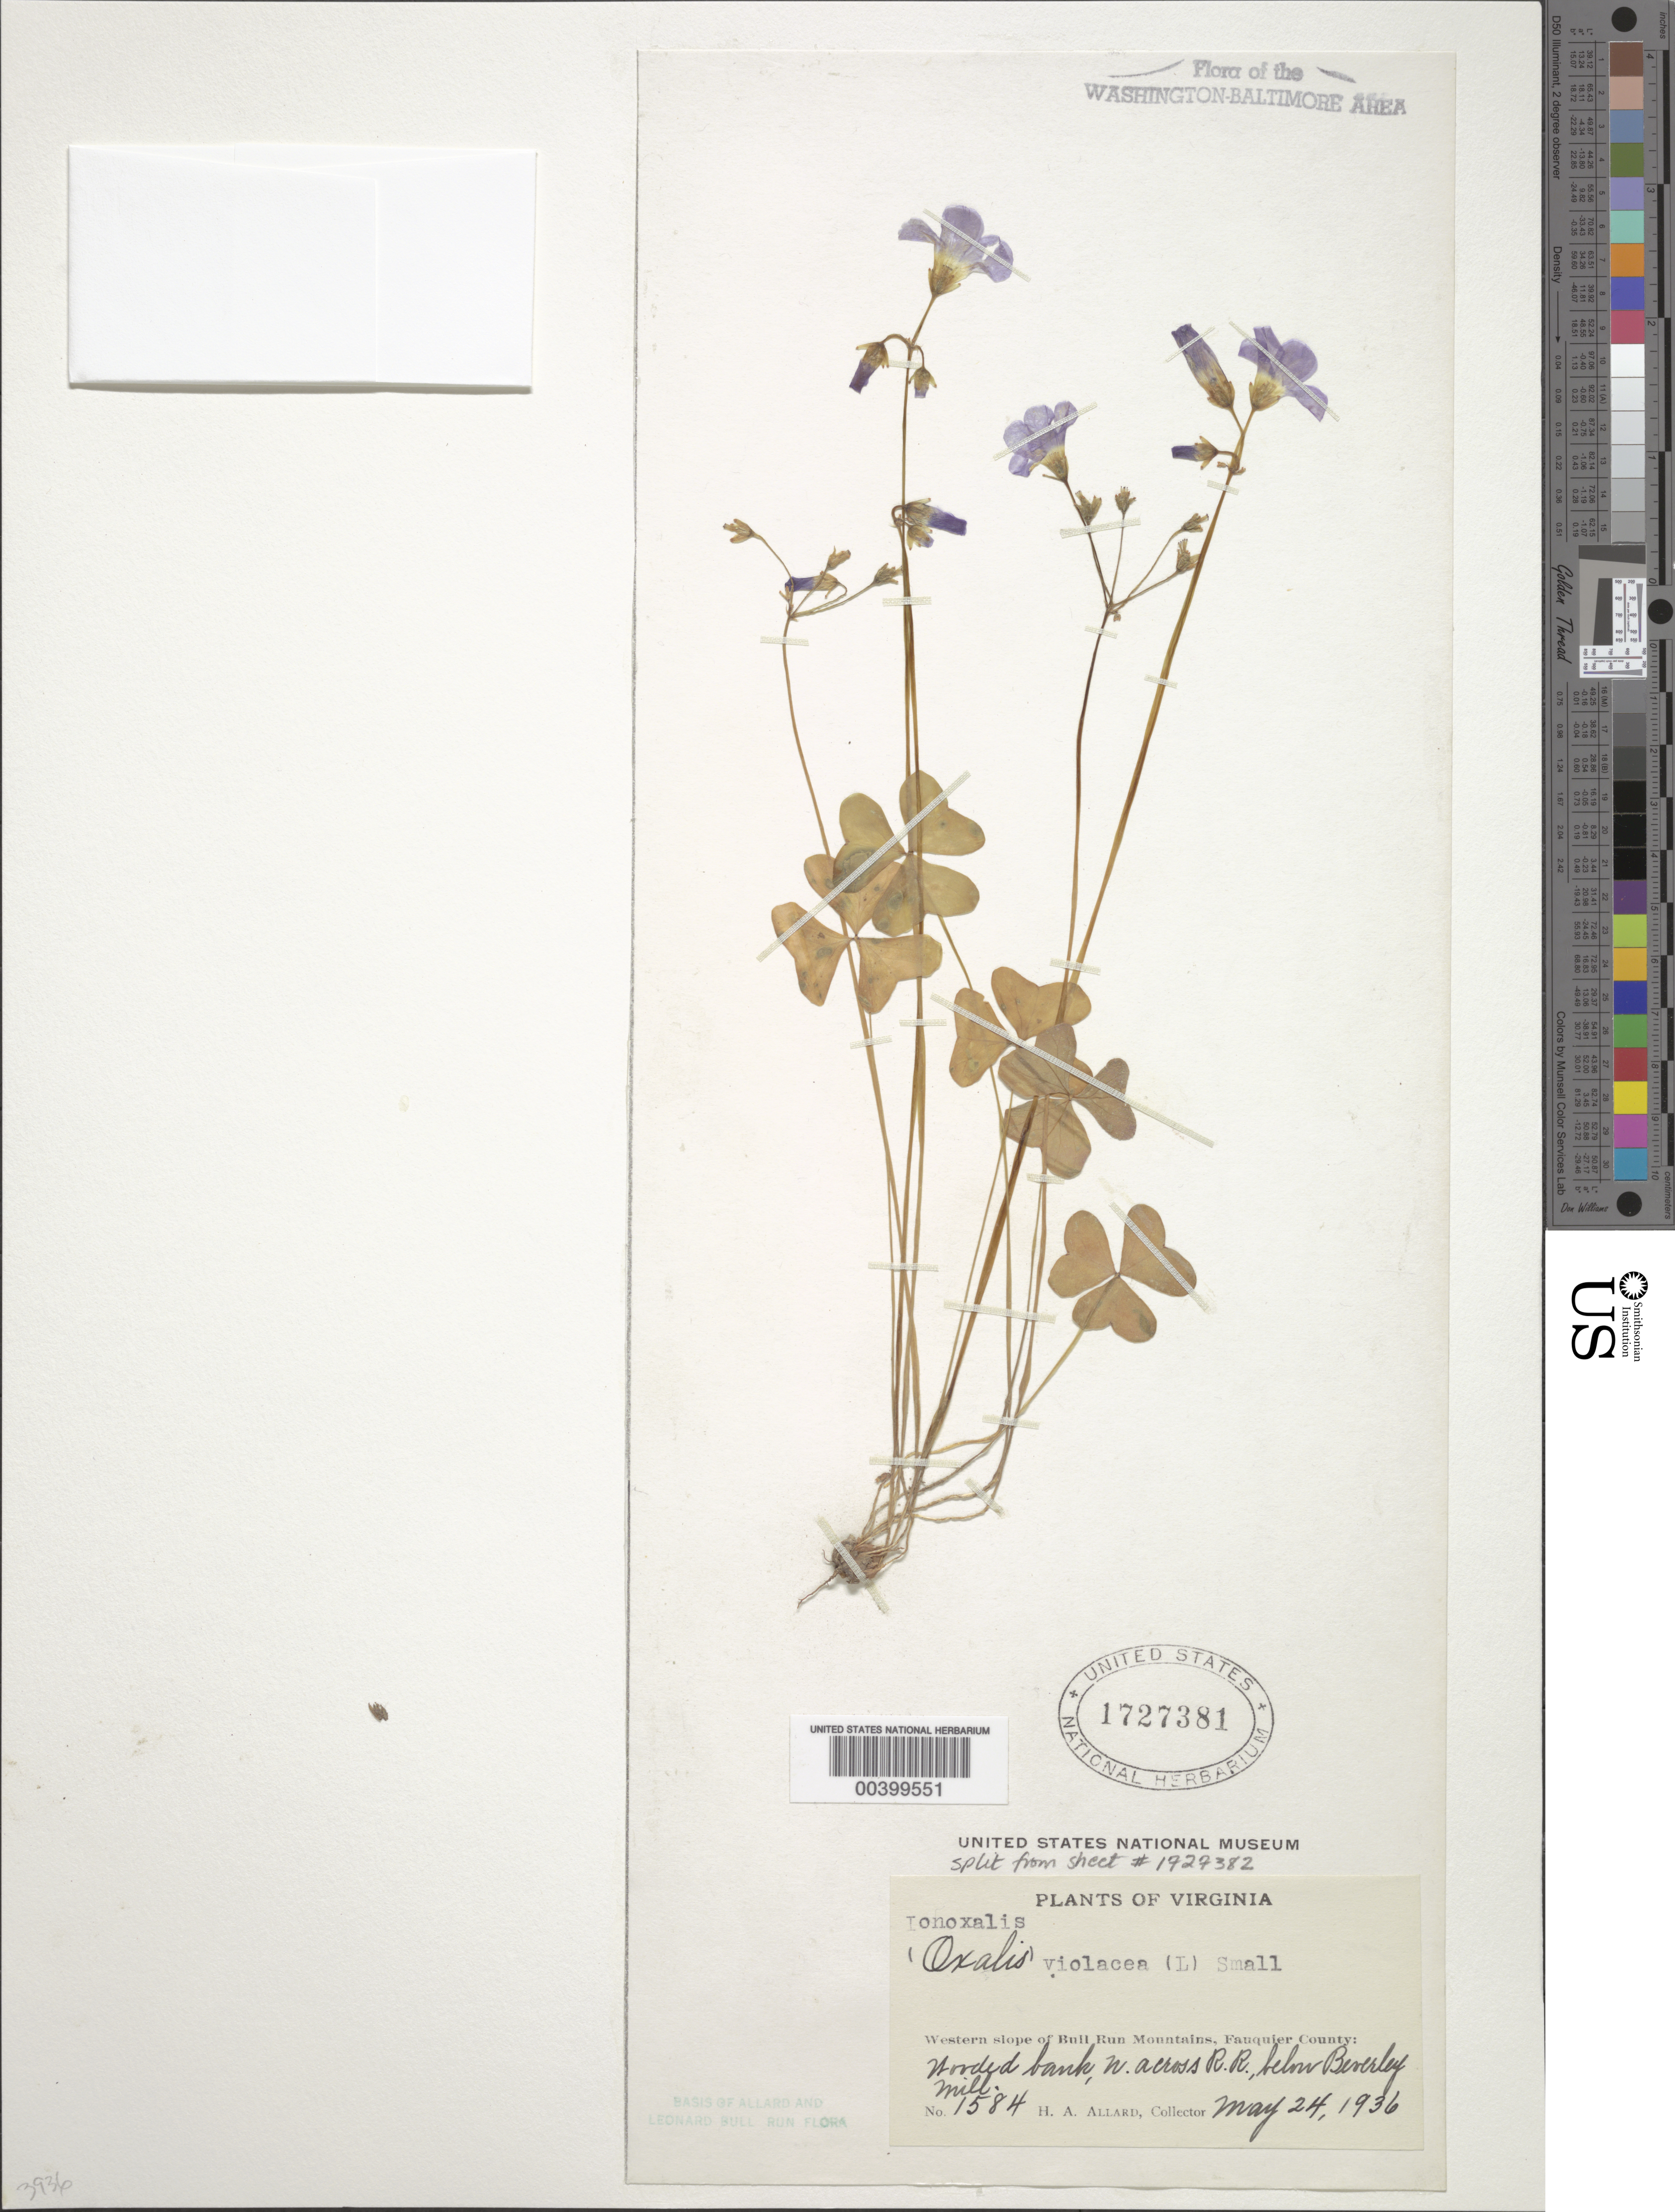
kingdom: Plantae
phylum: Tracheophyta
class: Magnoliopsida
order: Oxalidales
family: Oxalidaceae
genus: Oxalis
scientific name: Oxalis violacea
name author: L.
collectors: H. A. Allard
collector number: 1584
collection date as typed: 24 May 1936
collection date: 1936-05-24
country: United States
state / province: Virginia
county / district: Fauquier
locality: Below Beverley, north of railroad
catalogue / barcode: US 1727381